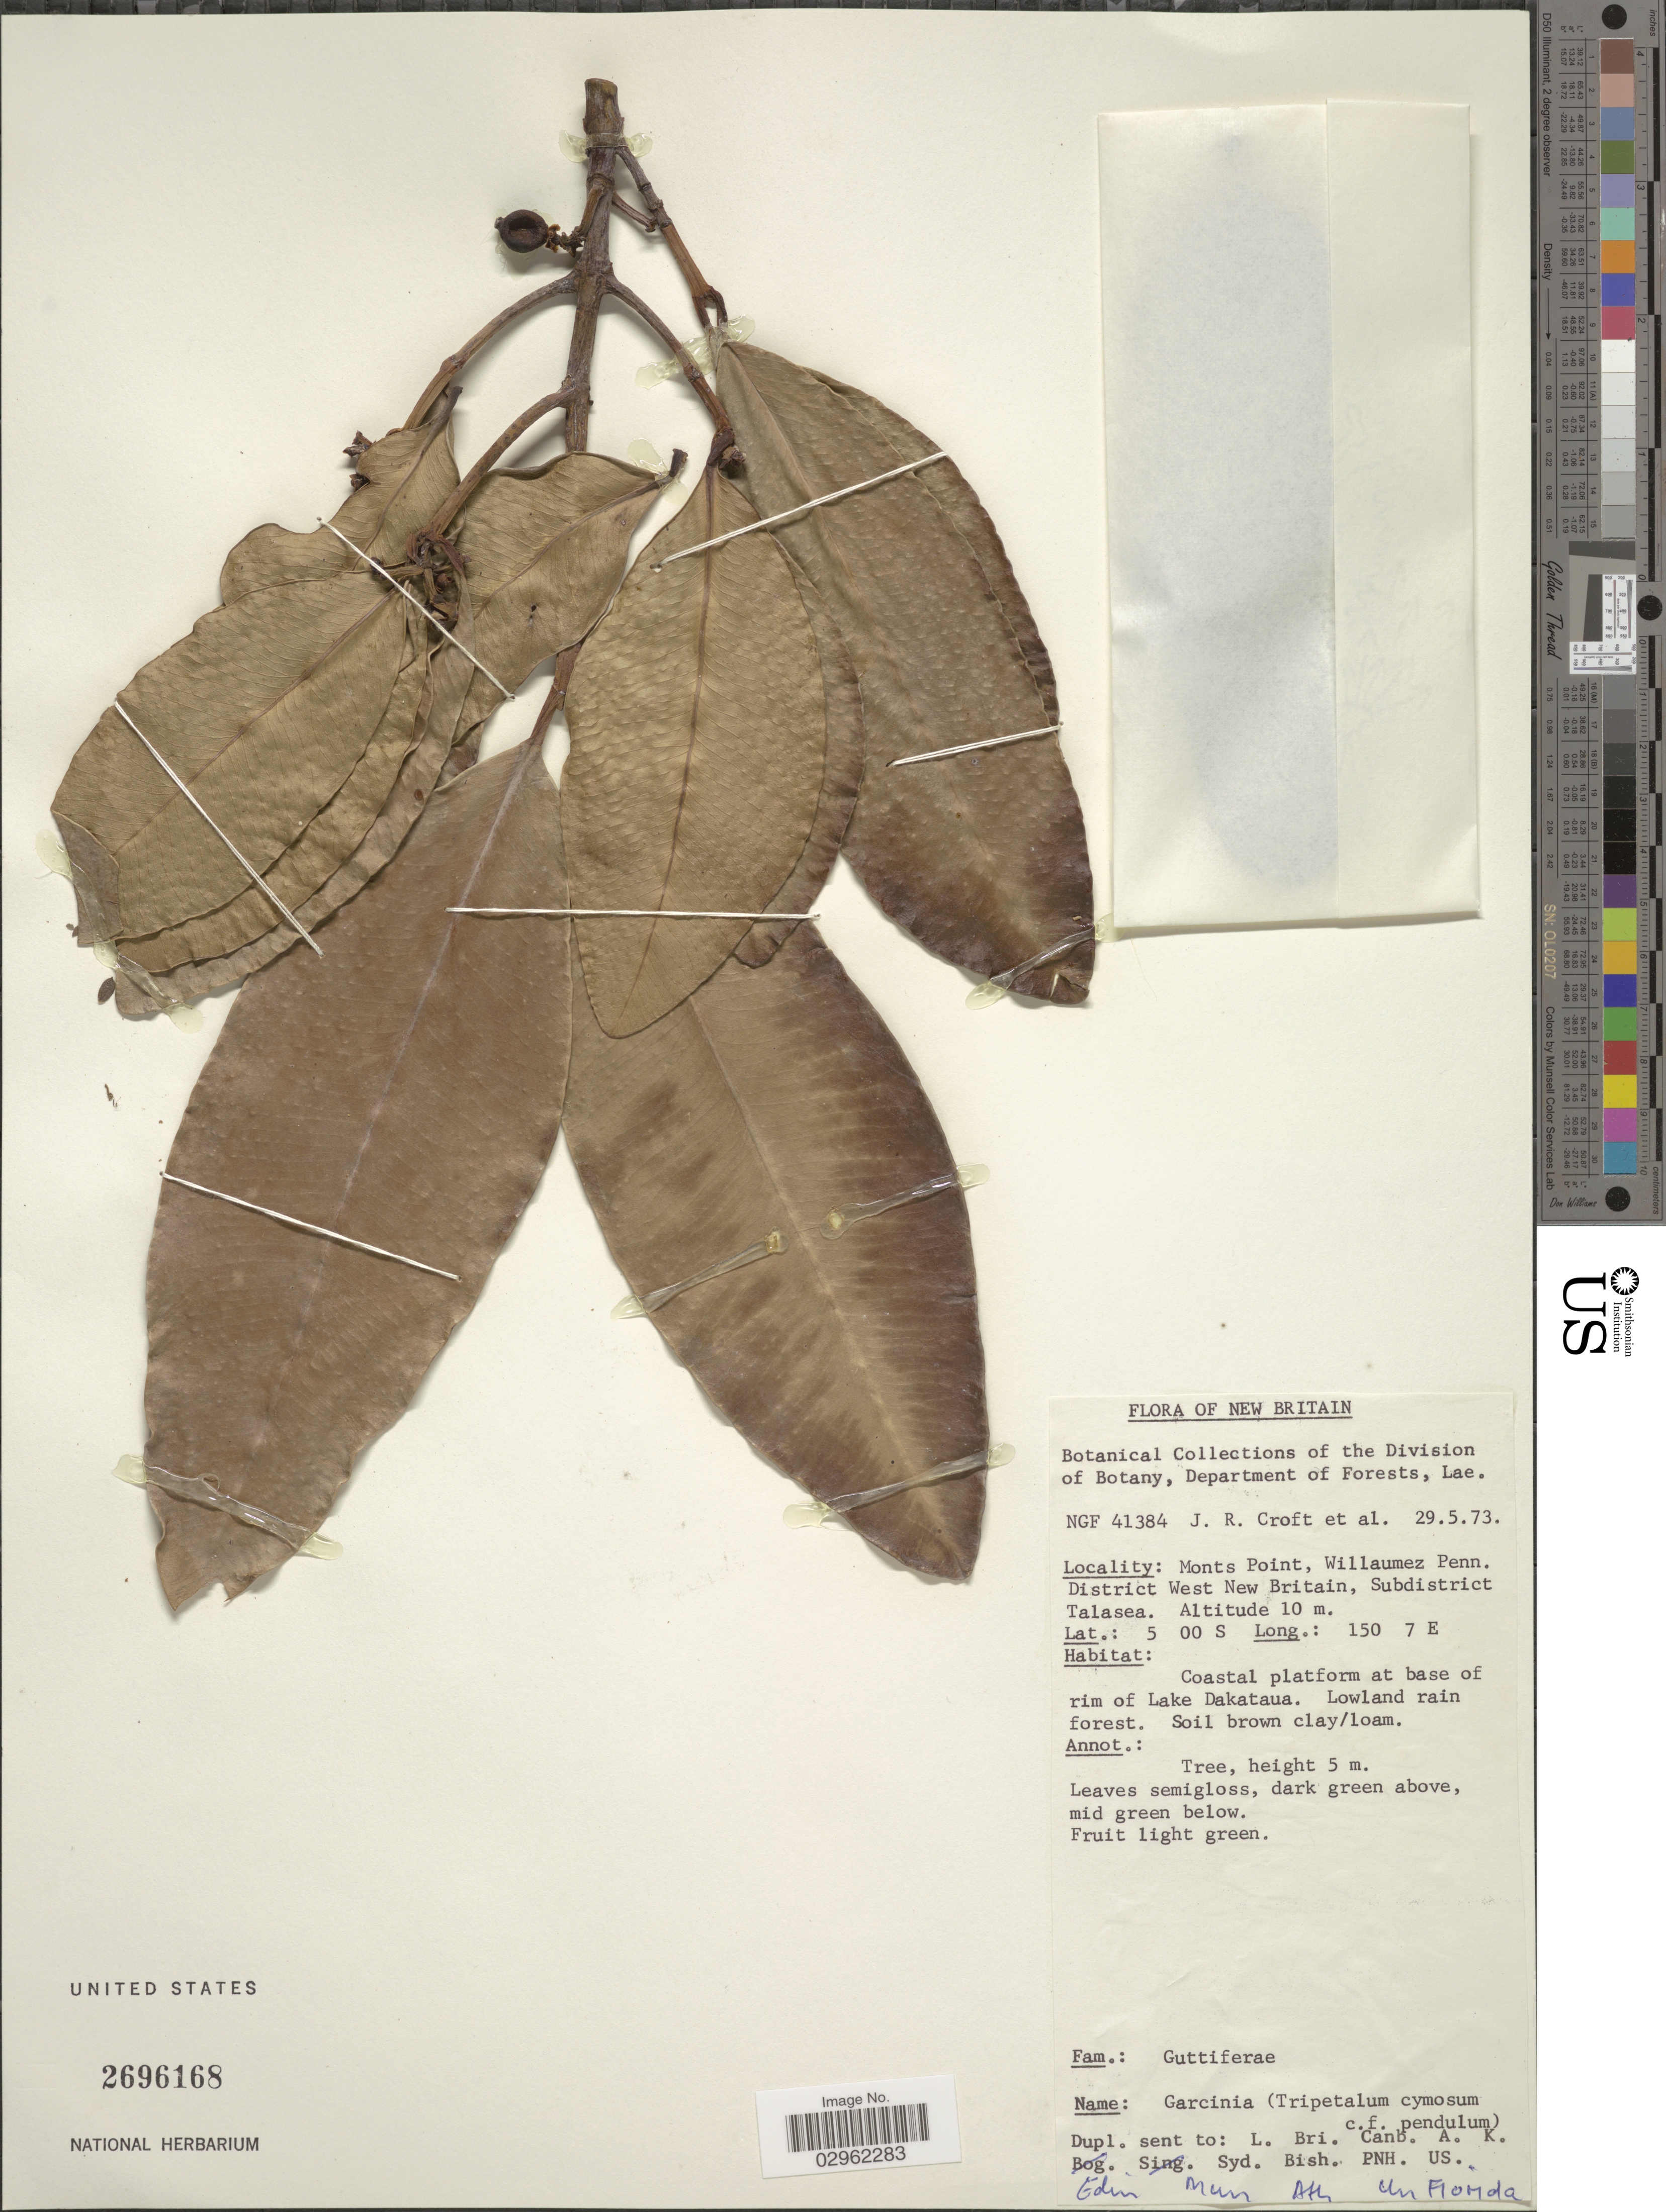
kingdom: Plantae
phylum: Tracheophyta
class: Magnoliopsida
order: Malpighiales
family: Clusiaceae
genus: Garcinia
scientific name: Garcinia cymosa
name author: (K. Schum.) I.M. Turner & P.F. Stevens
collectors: J. R. Croft & et al.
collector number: NGF 41384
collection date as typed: Transcribed d/m/y: 29/5/73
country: Papua New Guinea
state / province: West New Britain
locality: New Britain. Monts Point, Willaumez Penn. District West New Britain, Subdistrict Talasea.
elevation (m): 10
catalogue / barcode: US 2696168